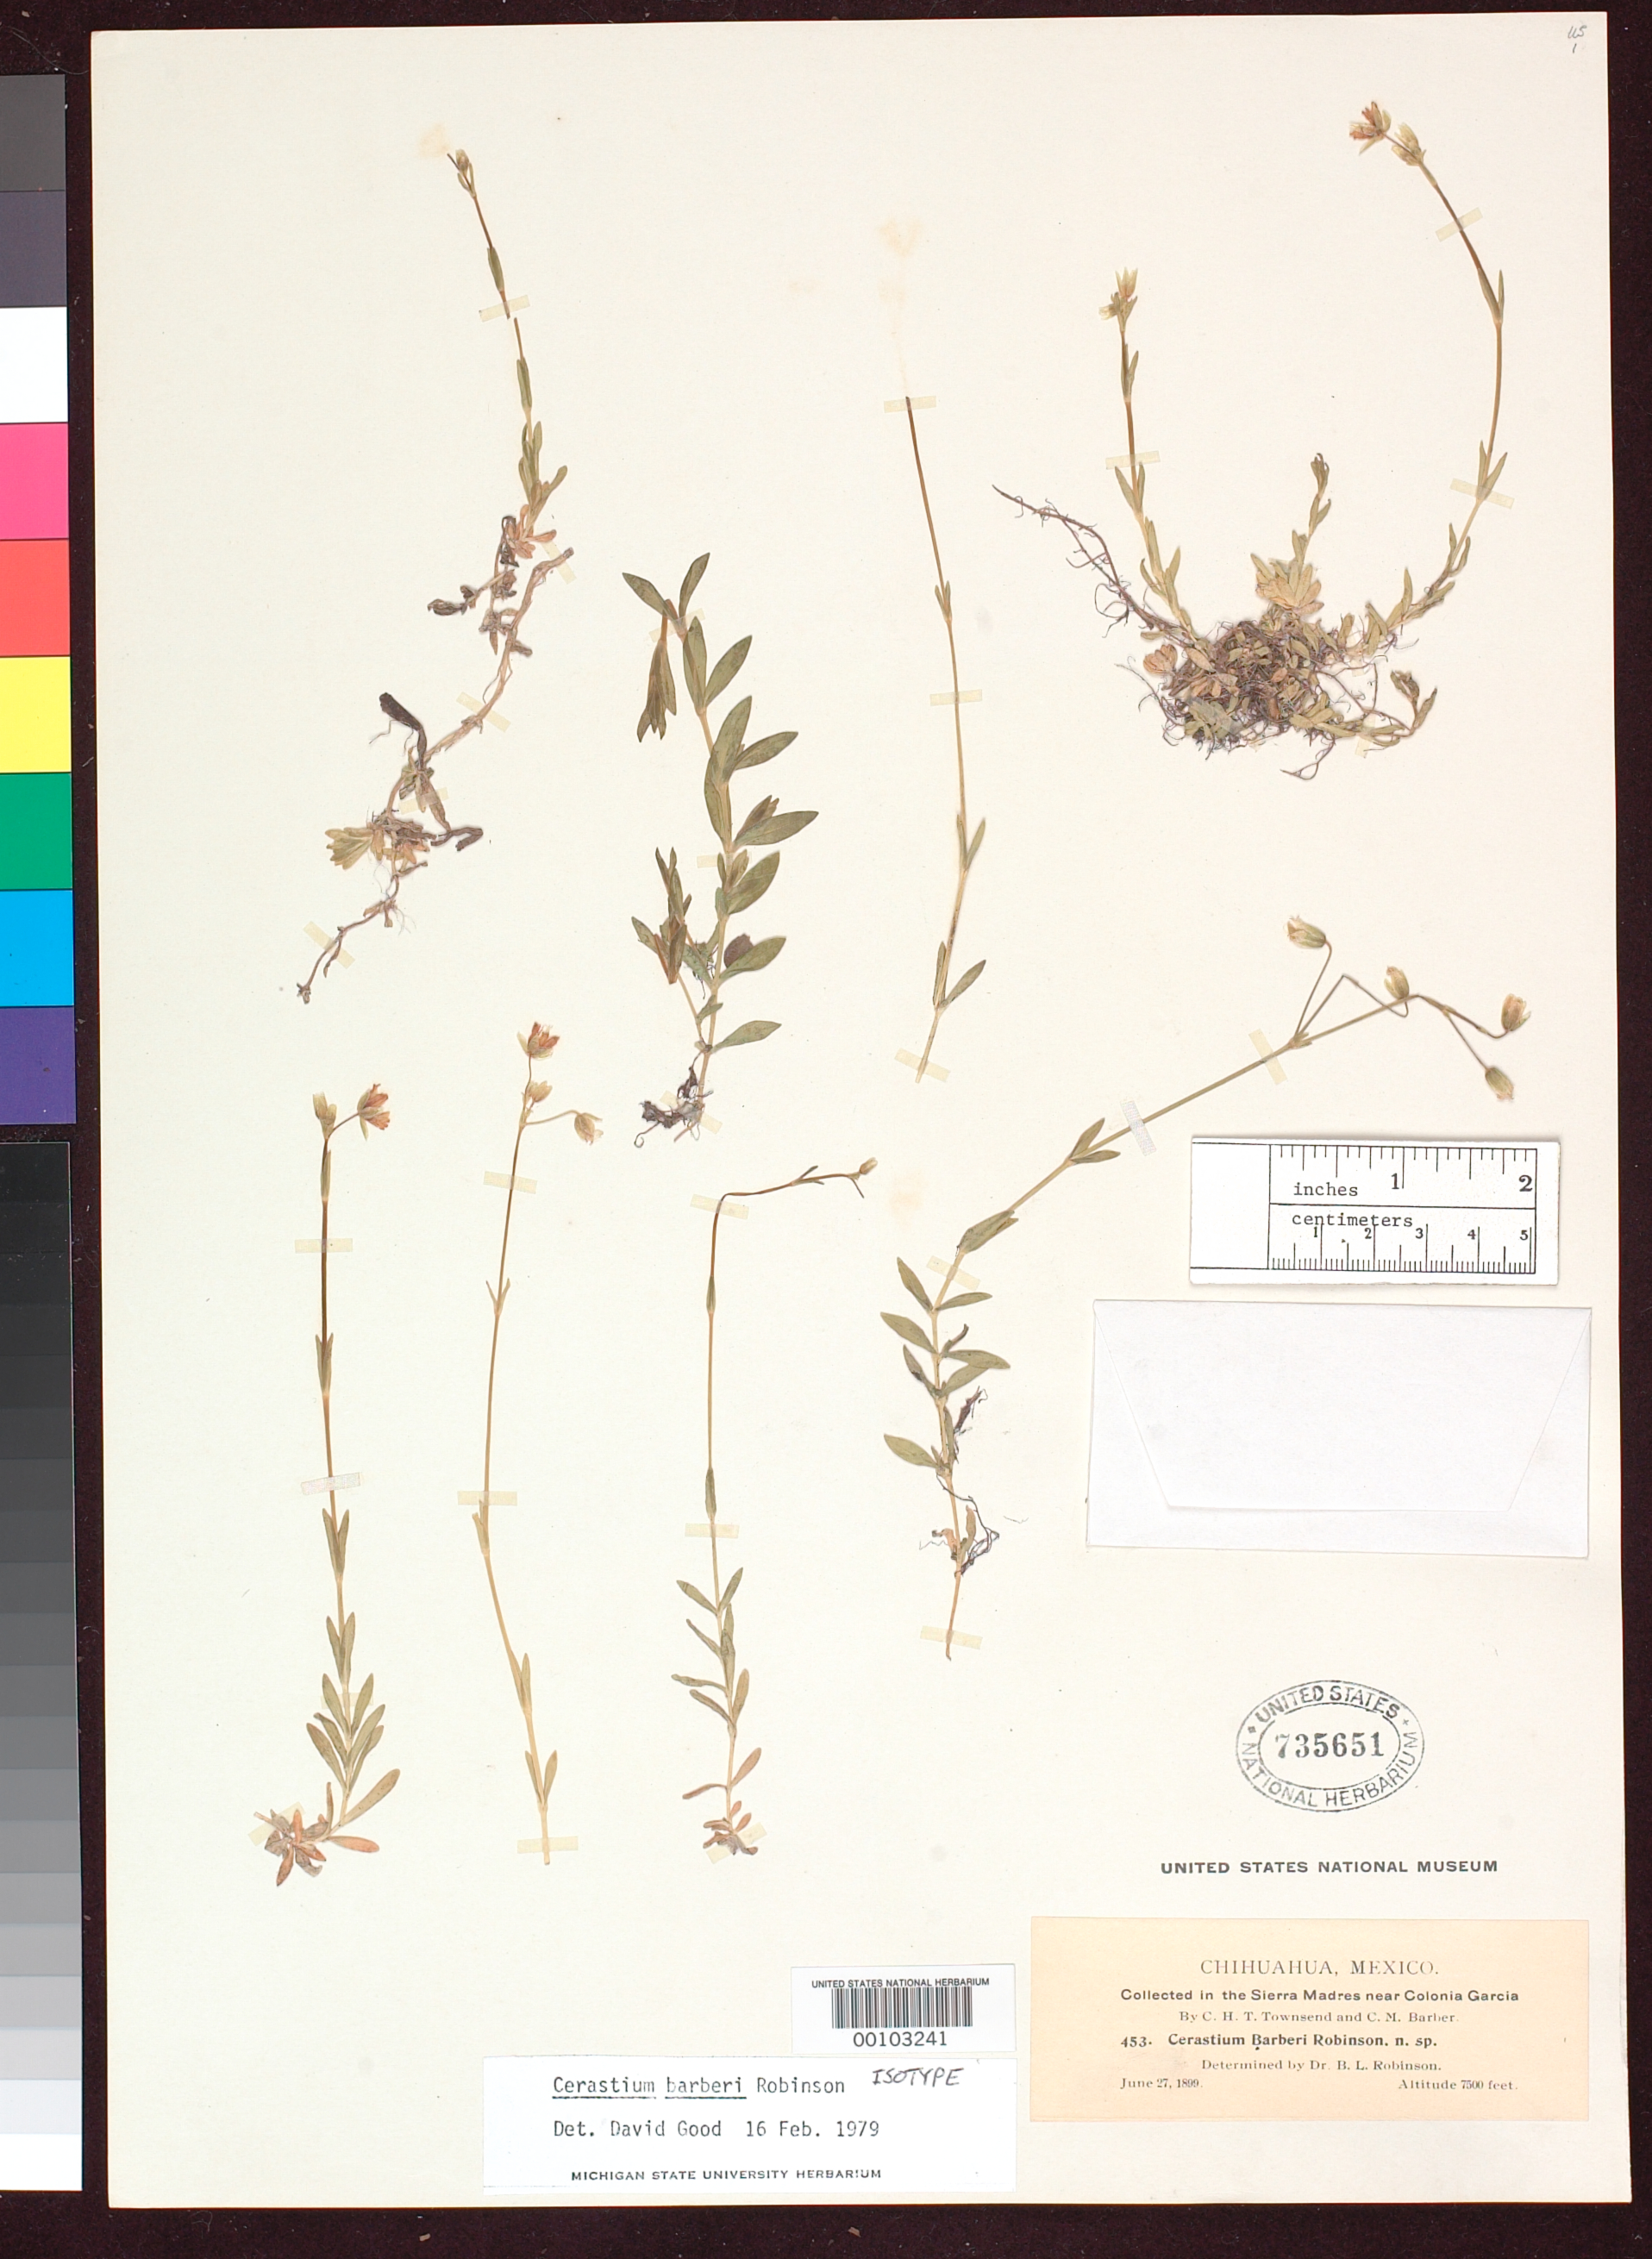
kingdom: Plantae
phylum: Tracheophyta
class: Magnoliopsida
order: Caryophyllales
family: Caryophyllaceae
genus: Cerastium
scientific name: Cerastium barberi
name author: B.L. Rob.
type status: Isotype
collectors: C. H. T. Townsend & C. Barber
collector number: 453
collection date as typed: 27 Jun 1899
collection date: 1899-06-27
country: Mexico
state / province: Chihuahua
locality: Sierra Madres near Colonia Garcia.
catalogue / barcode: US 735651